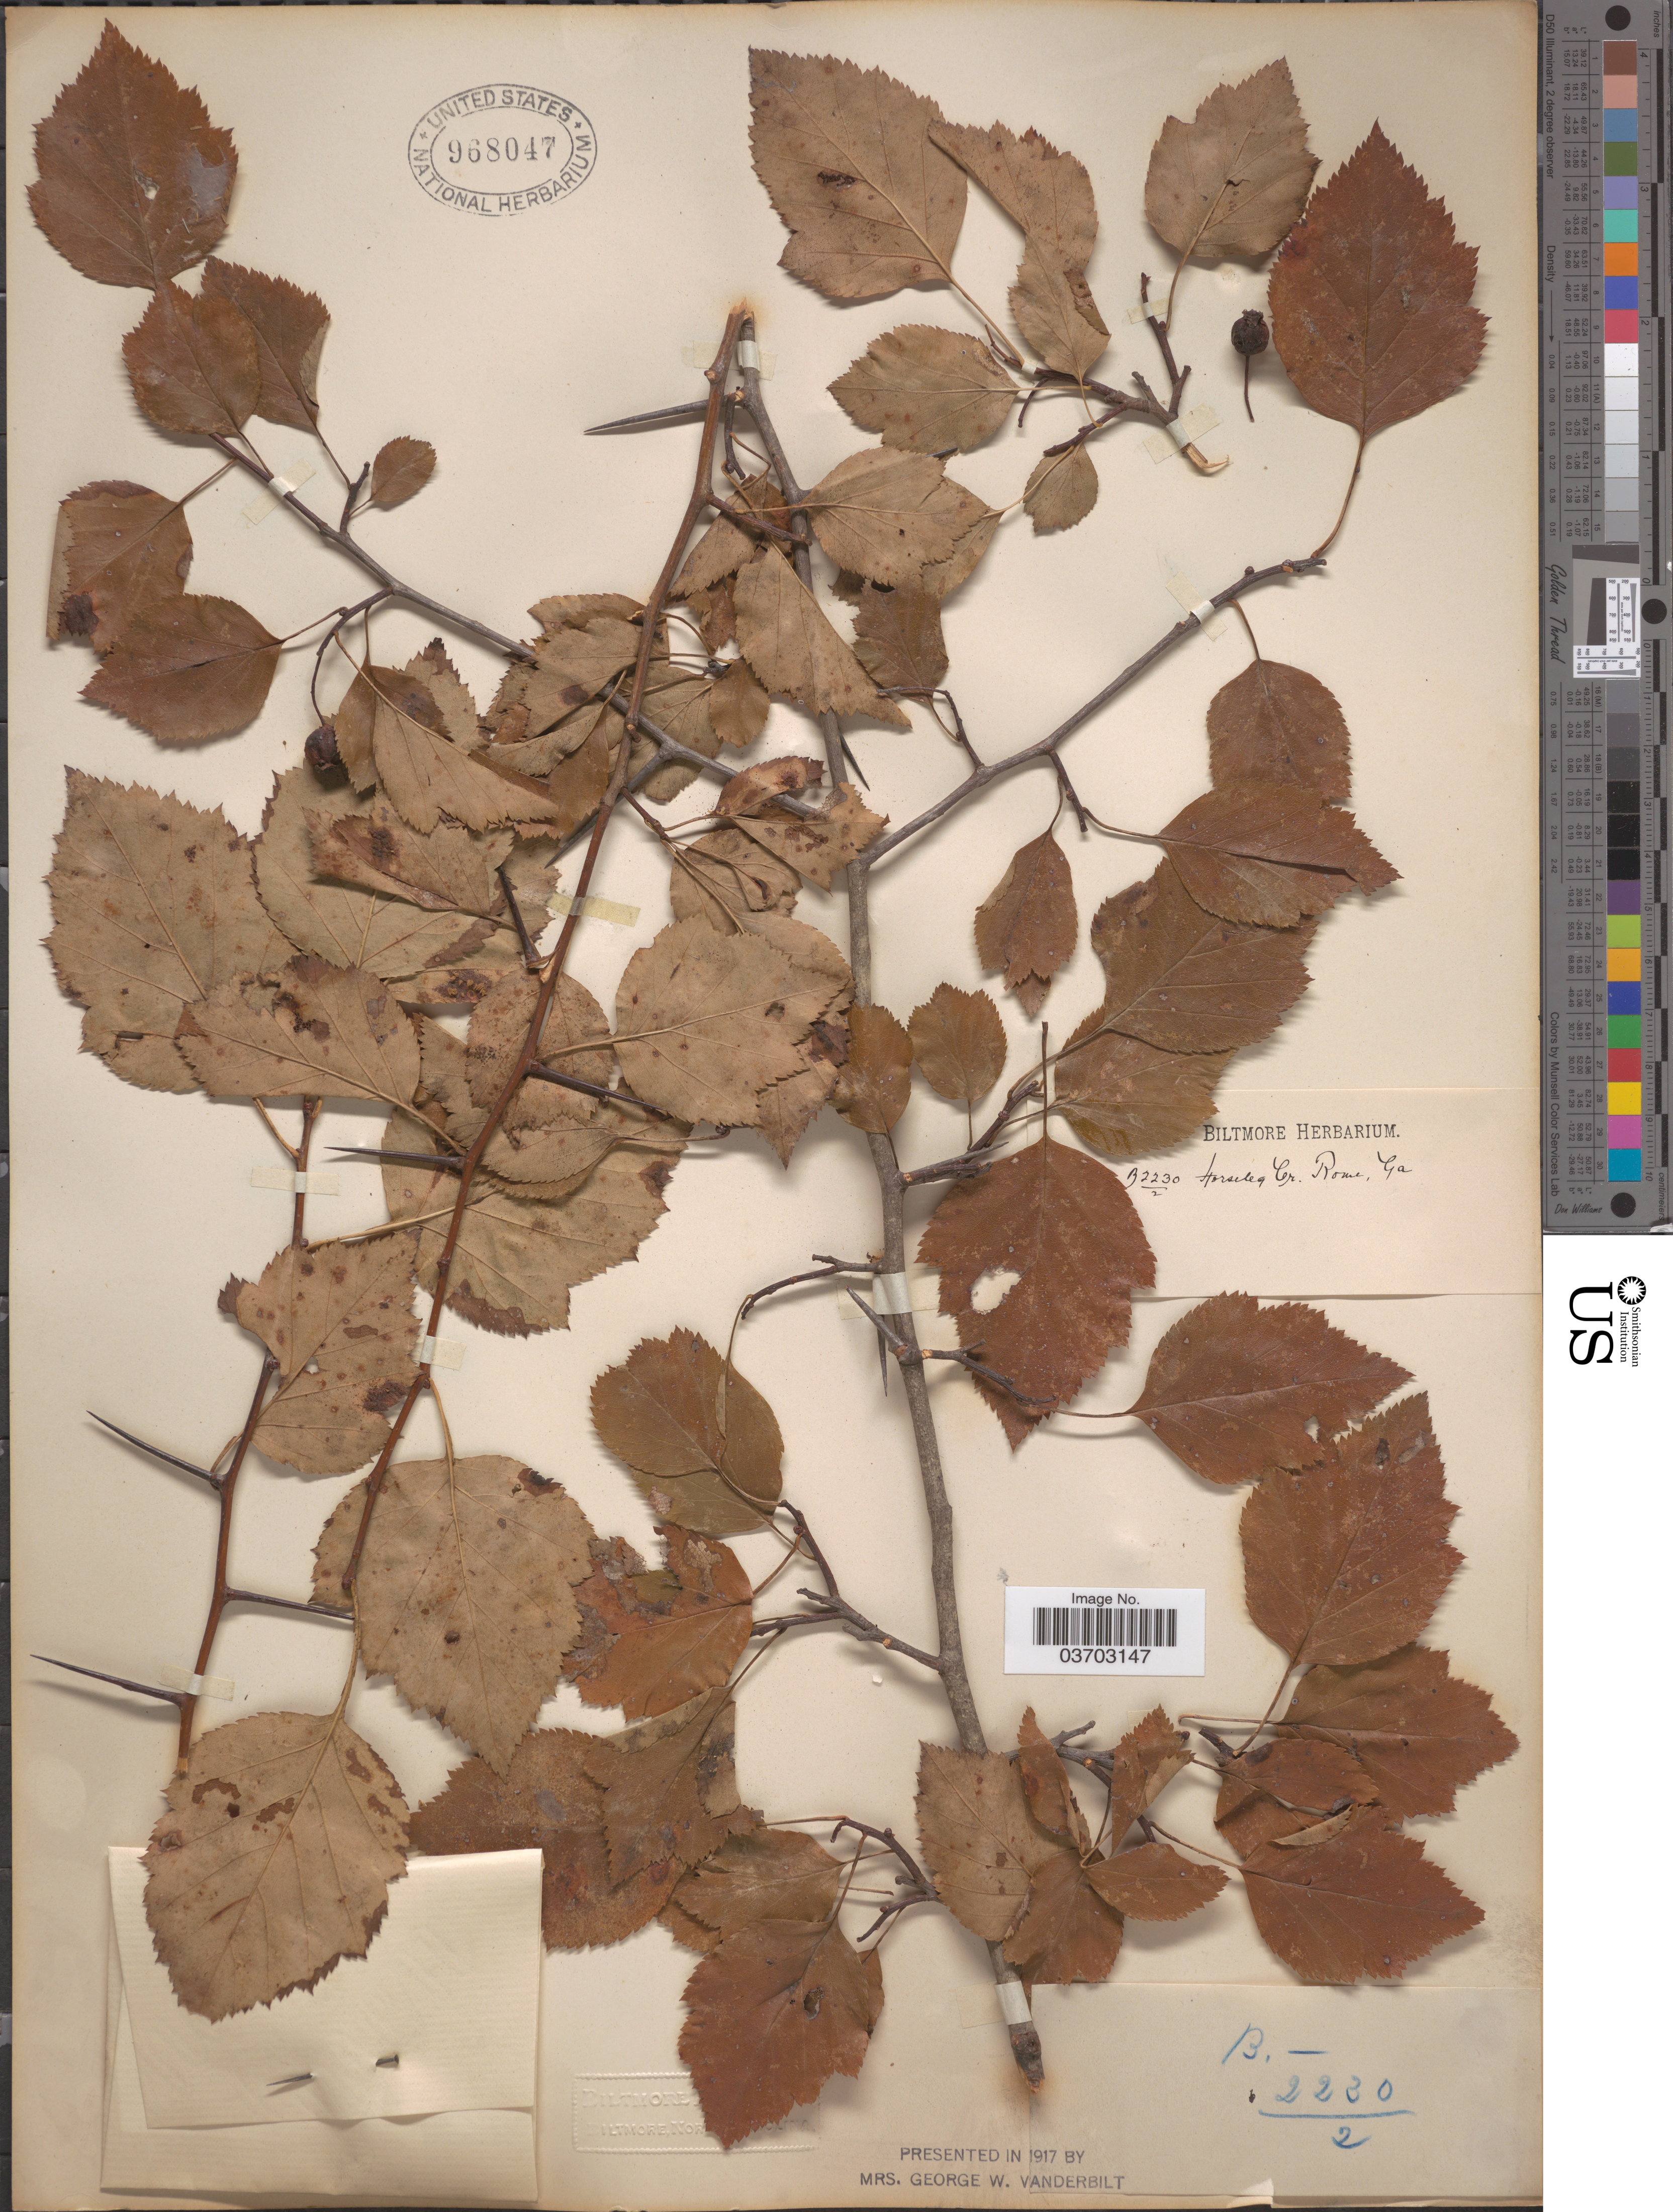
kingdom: Plantae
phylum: Tracheophyta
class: Magnoliopsida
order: Rosales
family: Rosaceae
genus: Crataegus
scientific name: Crataegus sp.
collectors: ex herb. Biltmore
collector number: B2230/2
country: United States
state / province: Georgia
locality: Rome.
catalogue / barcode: US 968047